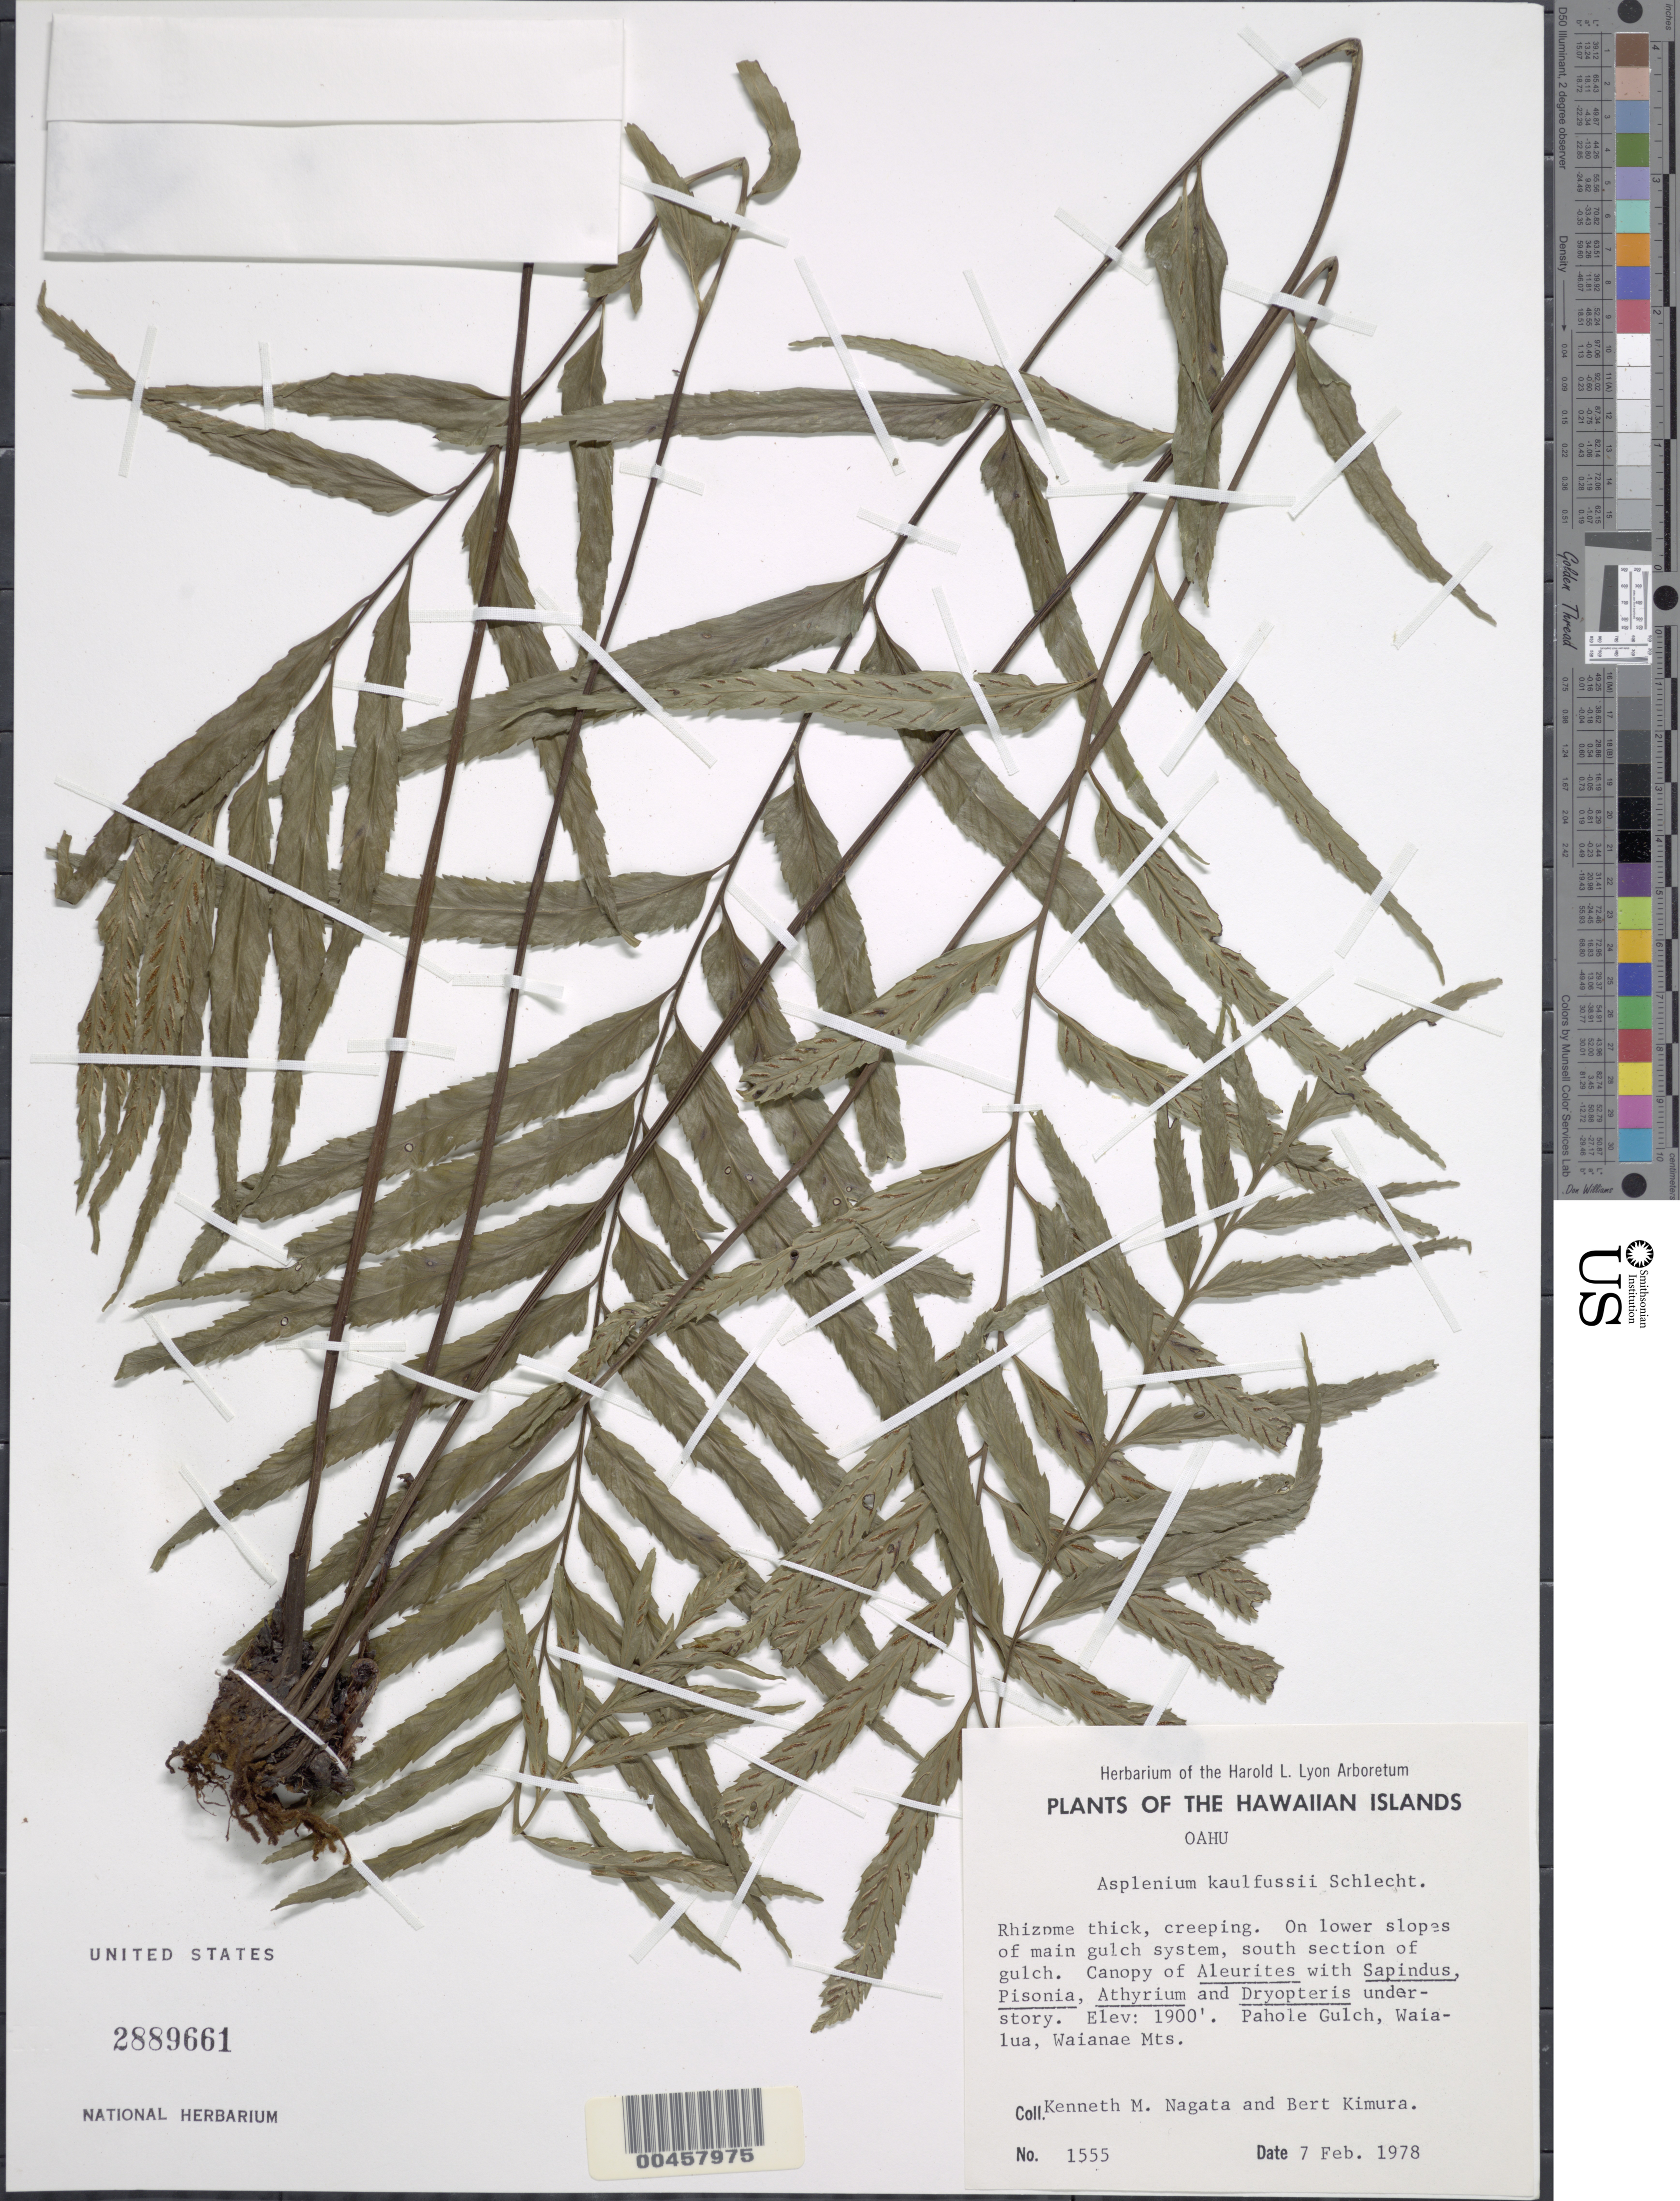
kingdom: Plantae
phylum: Tracheophyta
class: Polypodiopsida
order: Polypodiales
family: Aspleniaceae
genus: Asplenium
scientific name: Asplenium kaulfussii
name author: Schltdl.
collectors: K. Nagata & B. Kimura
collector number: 1555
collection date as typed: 7 Feb 1978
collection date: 1978-02-07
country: United States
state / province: Hawaii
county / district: Honolulu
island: Oahu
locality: Pahole Gulch, Waialua, Waianae Mts.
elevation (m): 579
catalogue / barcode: US 2889661